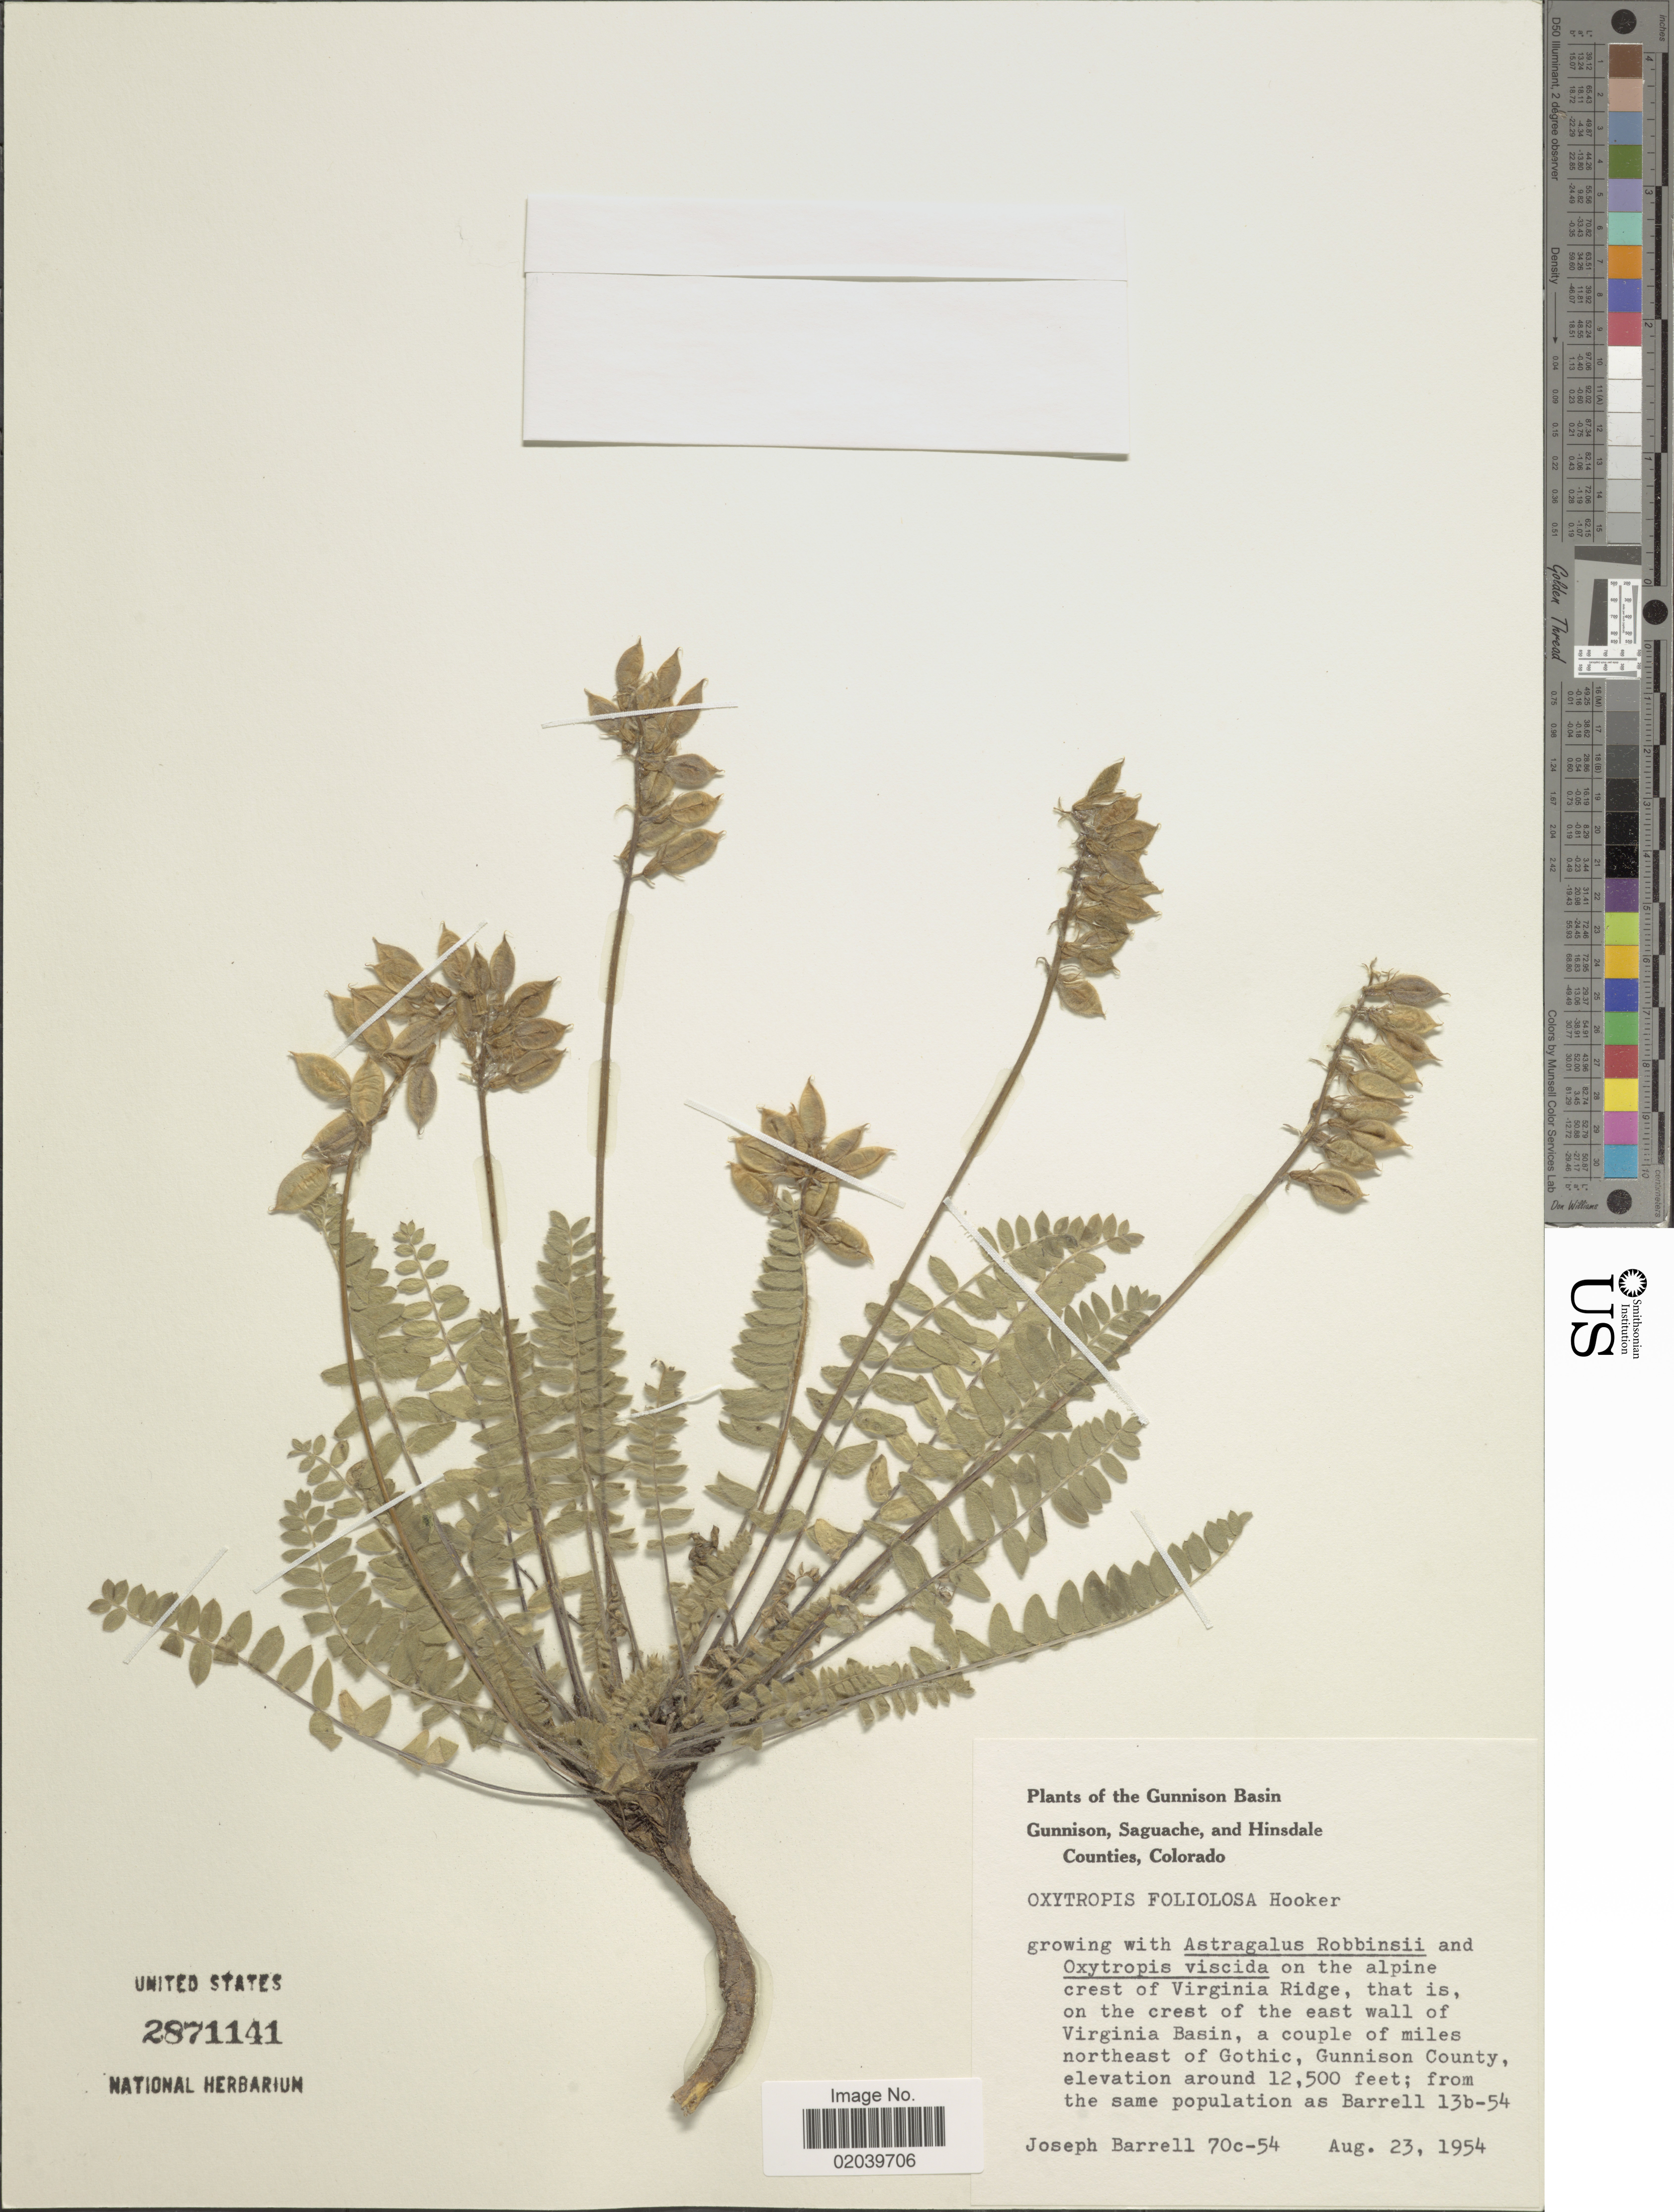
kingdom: Plantae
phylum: Tracheophyta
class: Magnoliopsida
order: Fabales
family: Fabaceae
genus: Oxytropis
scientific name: Oxytropis deflexa var. foliolosa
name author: (Hook.) Barneby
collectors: J. Barrell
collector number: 70c-54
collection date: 1954-08-23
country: United States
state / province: Colorado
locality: Gunnison Basin. Gunnison, Saguache, and Hinsdale Counties, Colorado. On the alpine crest of Virginia Ridge, that is, on the crest of the east wall of Virginia Basin, a couple of miles northeast of Gothic, Gunnison County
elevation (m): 3810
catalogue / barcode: US 2871141